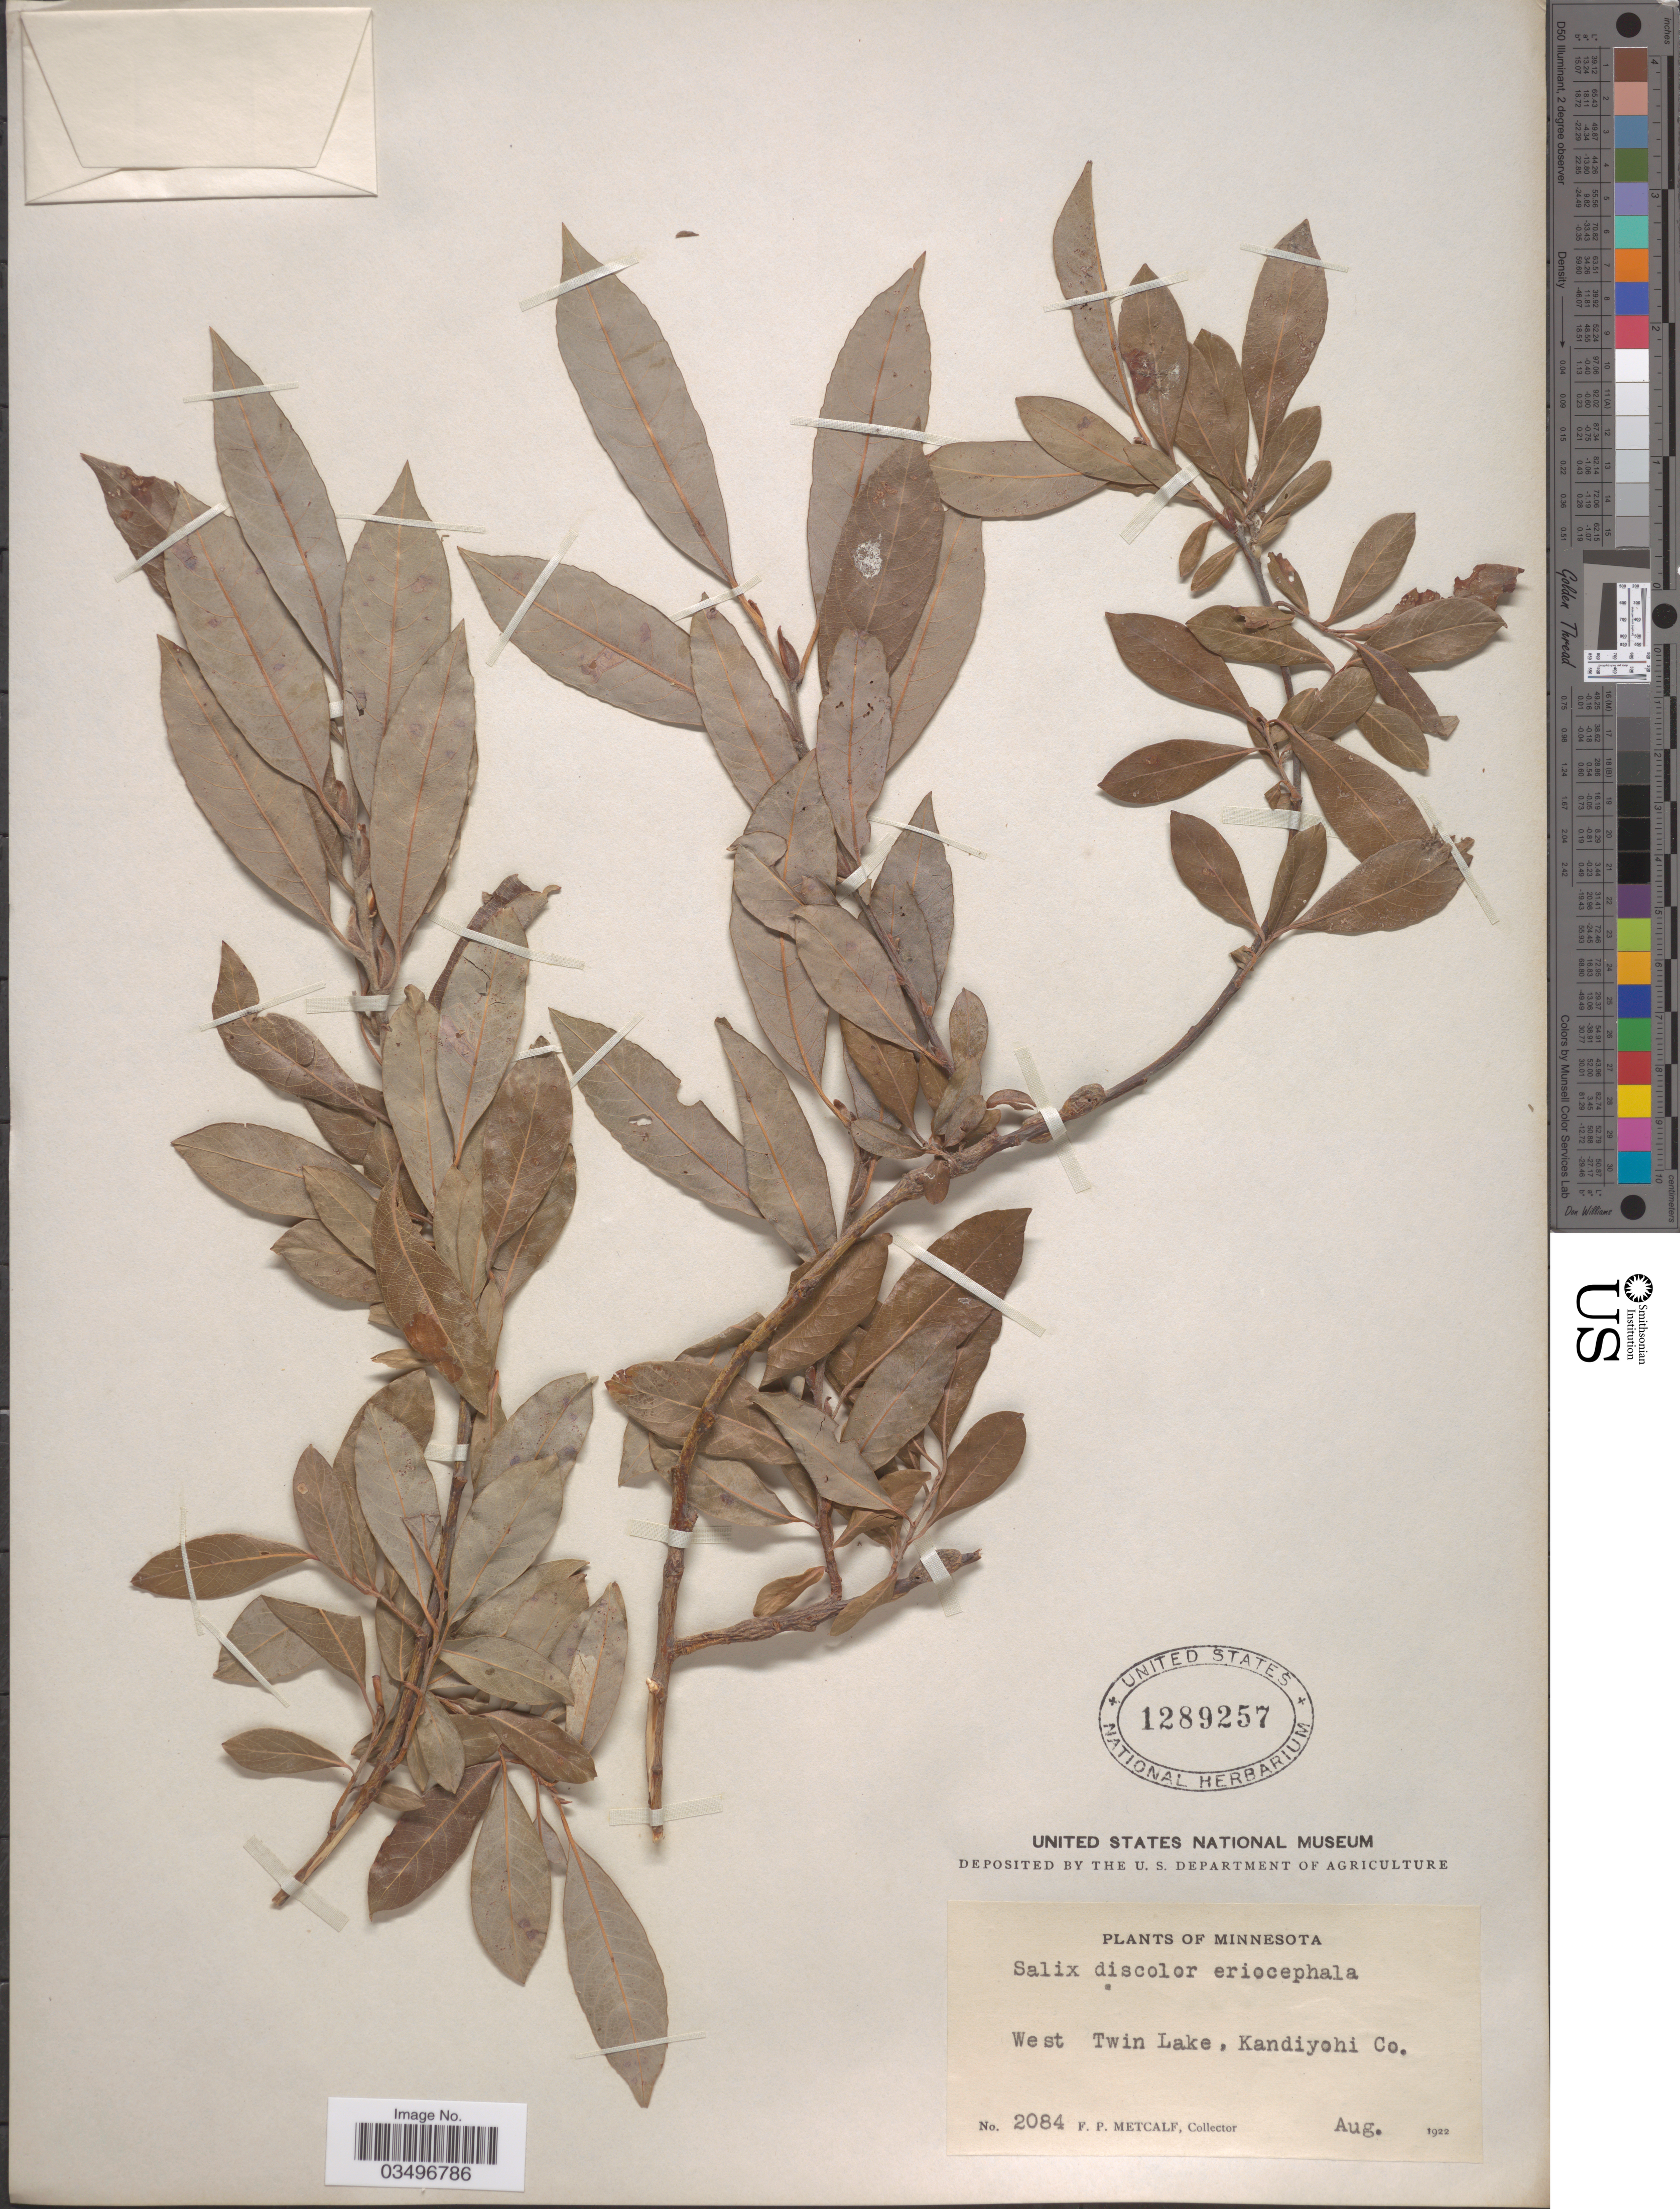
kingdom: Plantae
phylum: Tracheophyta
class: Magnoliopsida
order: Malpighiales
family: Salicaceae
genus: Salix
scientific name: Salix discolor var. eriocephala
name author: (Michx.) Andersson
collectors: F. Metcalf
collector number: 2084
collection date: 1922-08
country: United States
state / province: Minnesota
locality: West Twin Lake, Kandiyohi Co.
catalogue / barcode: US 1289257